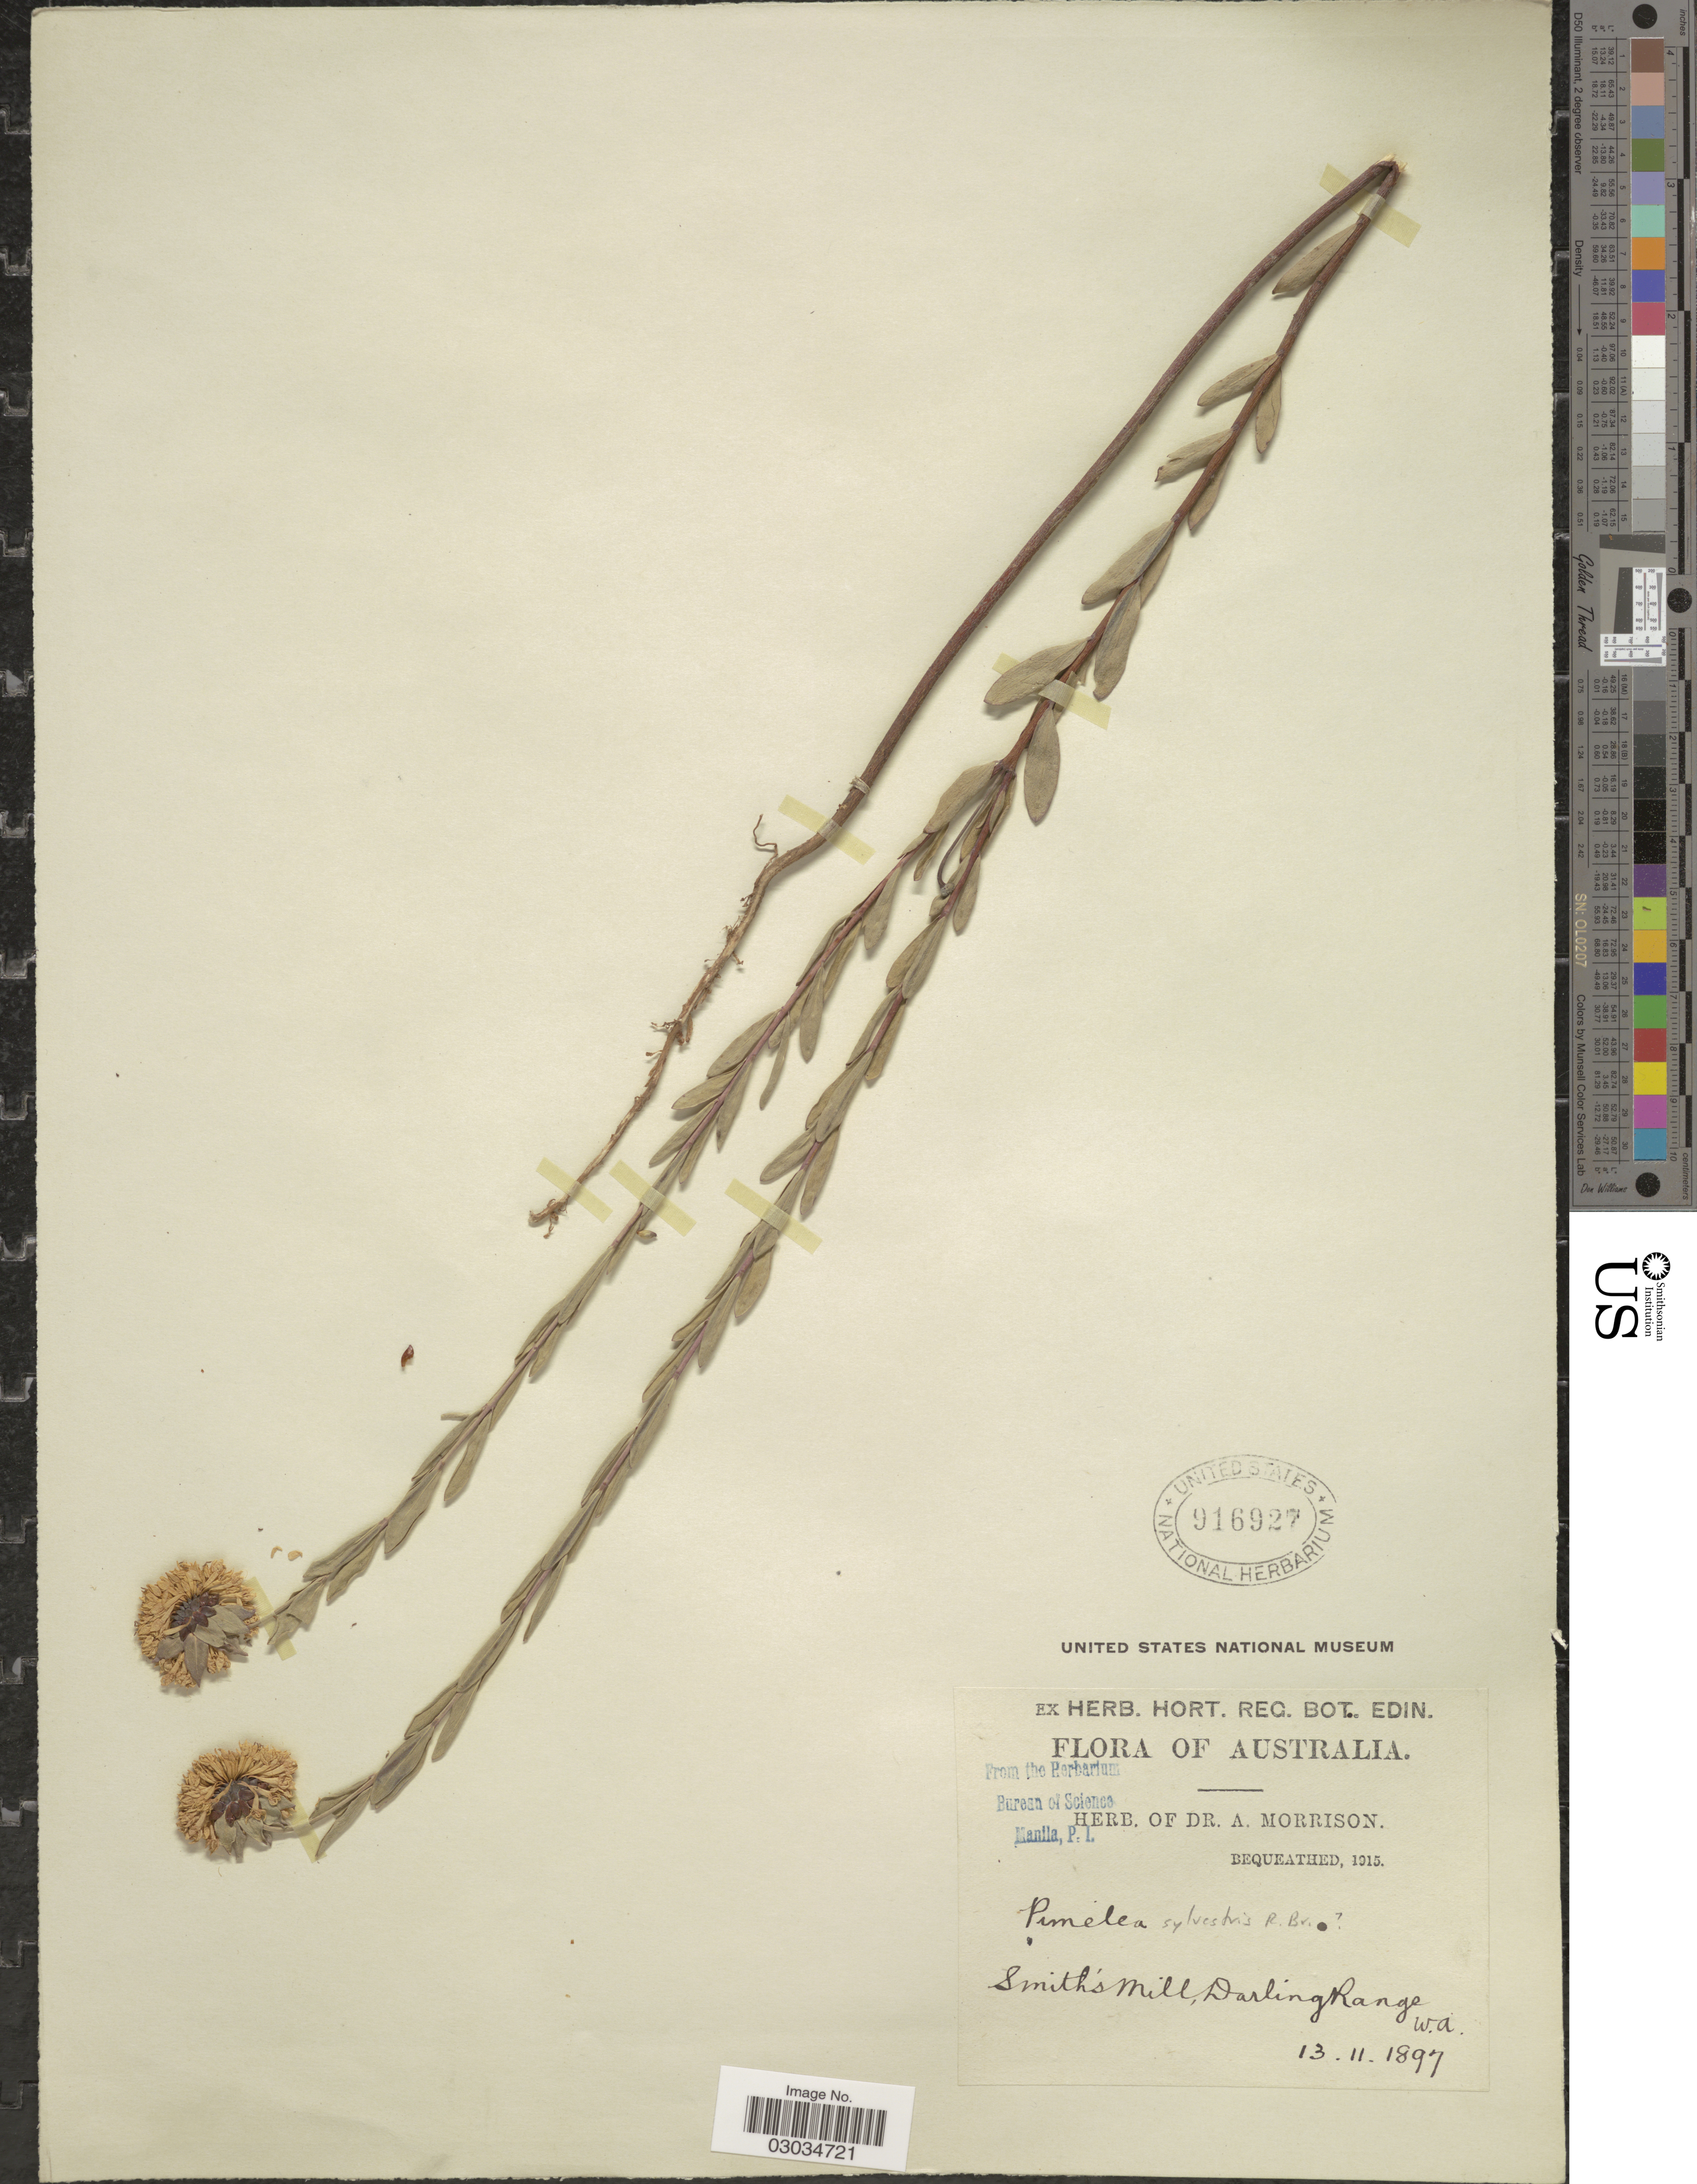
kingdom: Plantae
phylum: Tracheophyta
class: Magnoliopsida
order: Malvales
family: Thymelaeaceae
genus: Pimelea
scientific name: Pimelea sylvestris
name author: R. Br.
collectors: ex herb. Dr. A. Morrison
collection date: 1897-11-13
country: Australia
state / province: Western Australia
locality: Smith's Mill, Darling Range. W.A.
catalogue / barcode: US 916927